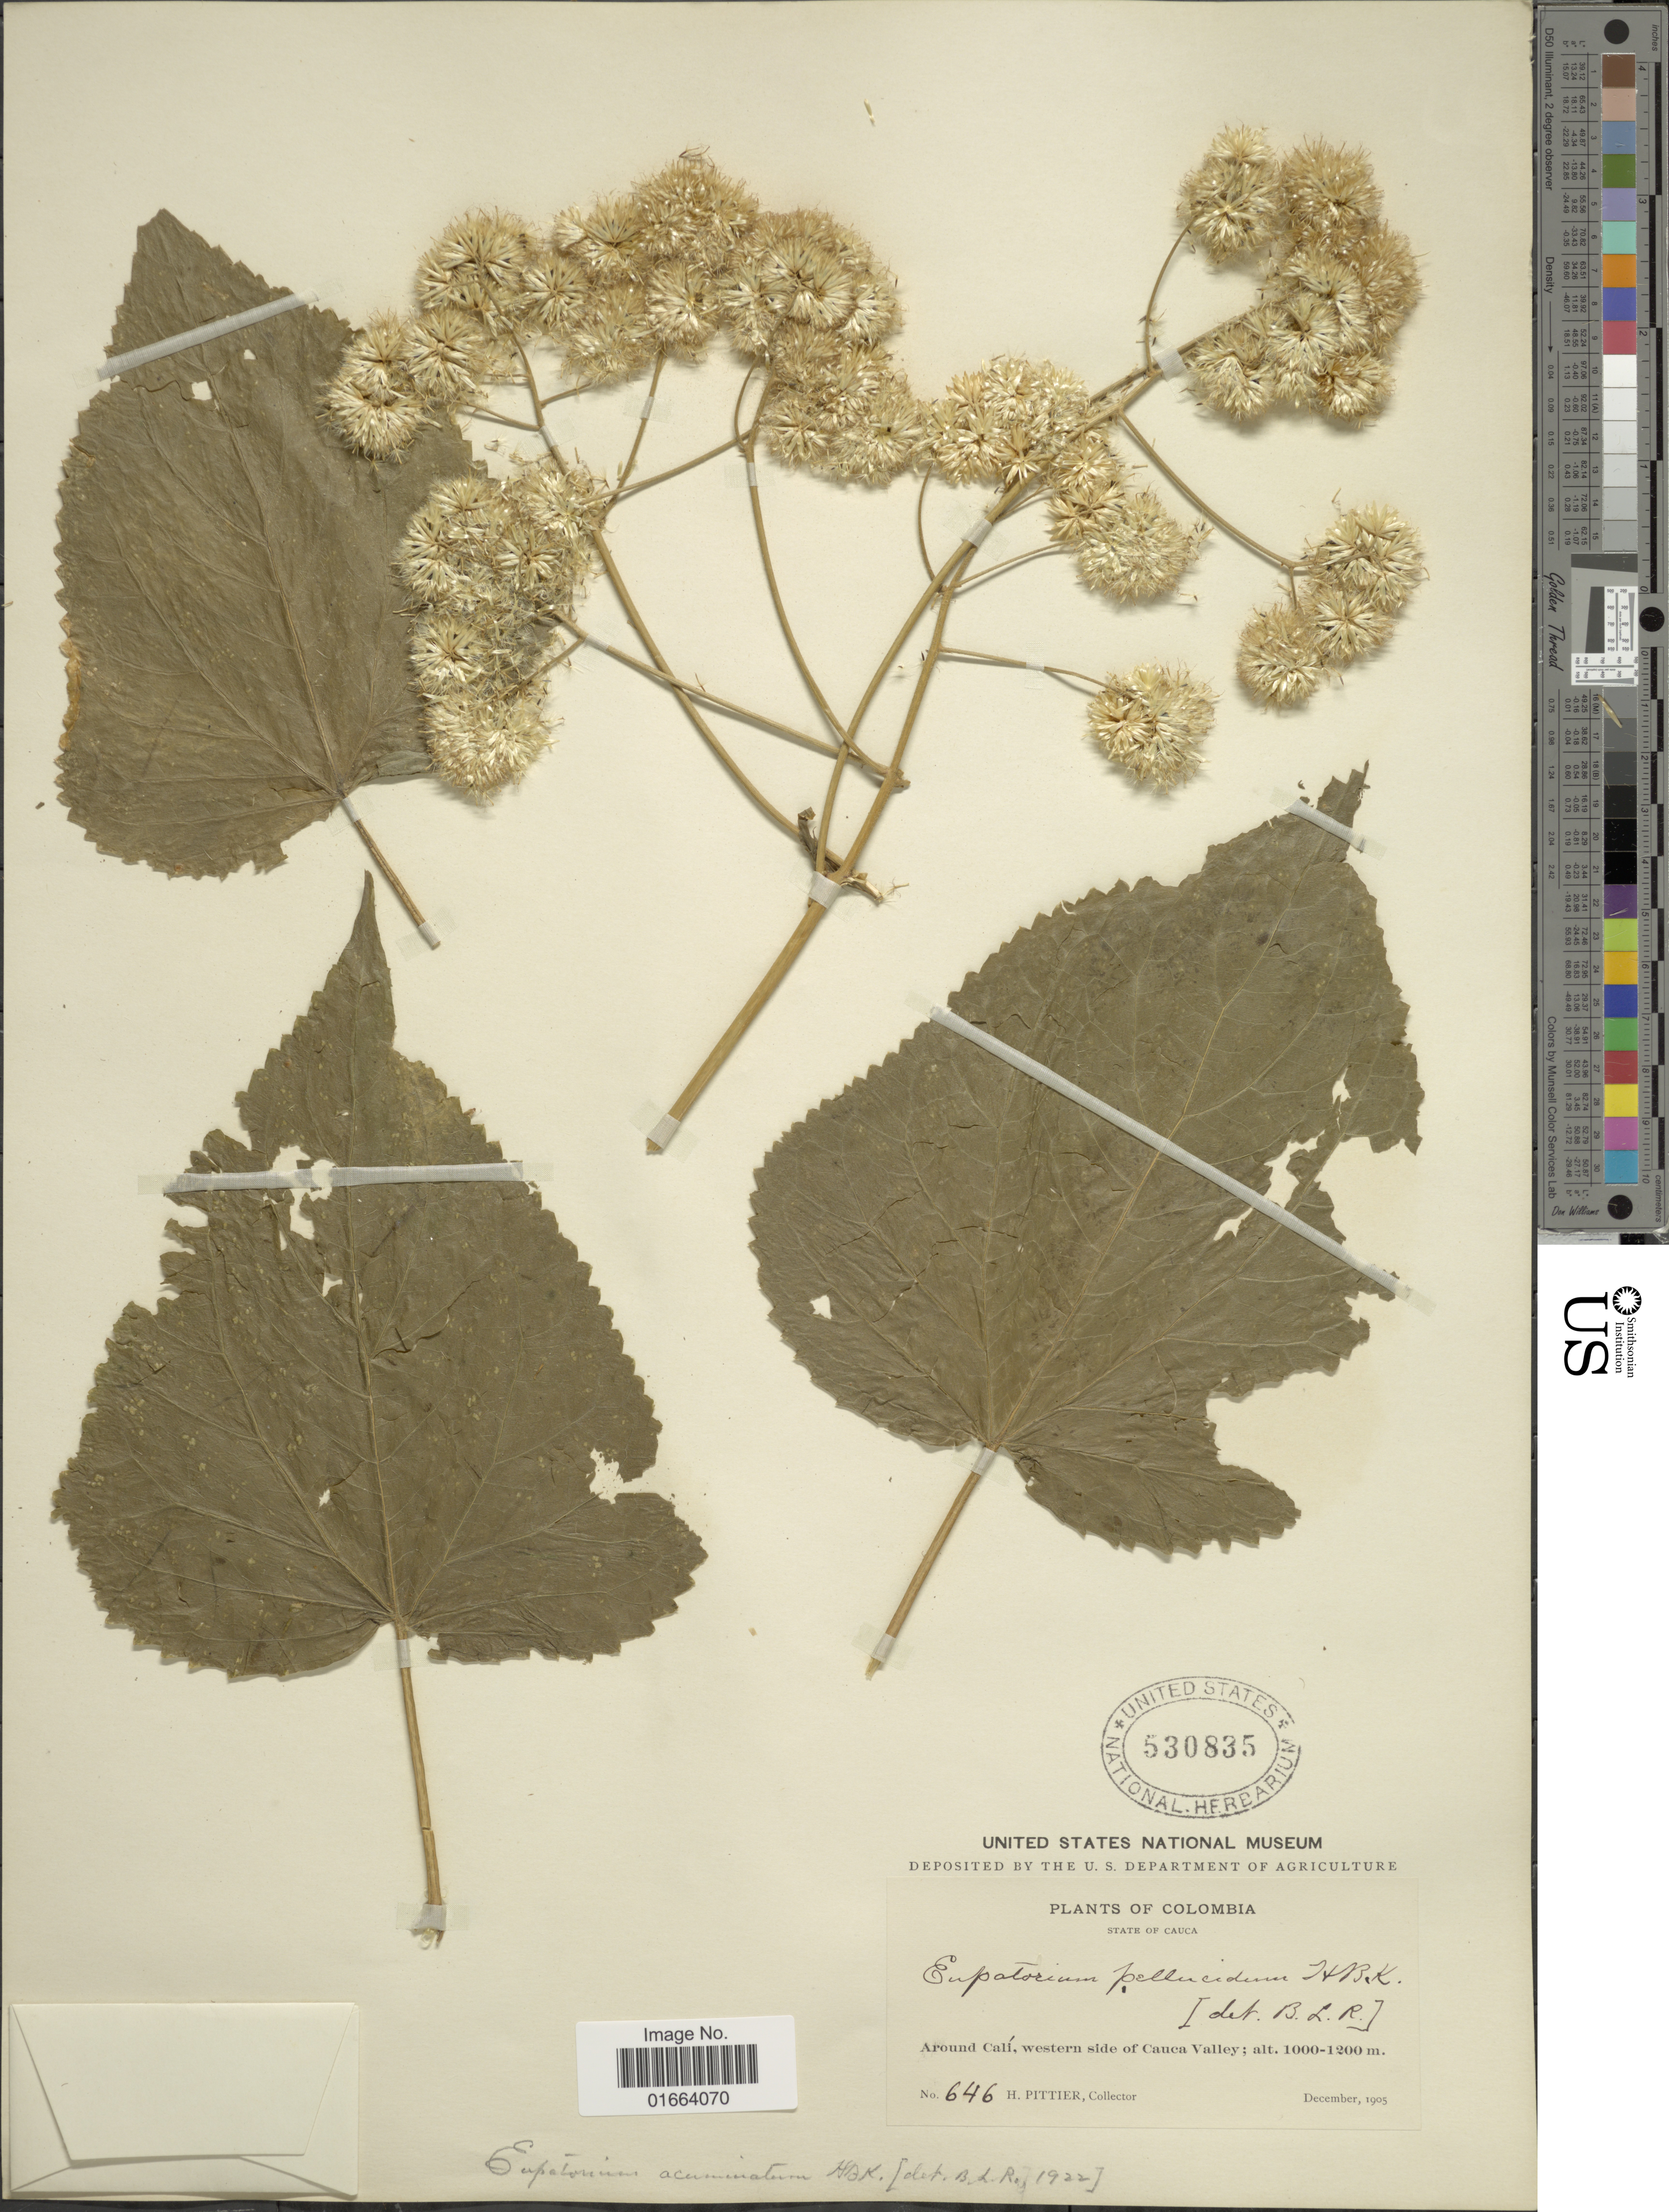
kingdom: Plantae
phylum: Tracheophyta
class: Magnoliopsida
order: Asterales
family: Asteraceae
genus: Critoniella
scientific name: Critoniella acuminata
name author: (Kunth) R.M. King & H. Rob.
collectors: H. F. Pittier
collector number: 646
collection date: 1905-12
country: Colombia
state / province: Cauca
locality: Around Calí, western side of Cauca Valley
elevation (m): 1000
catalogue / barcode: US 530835